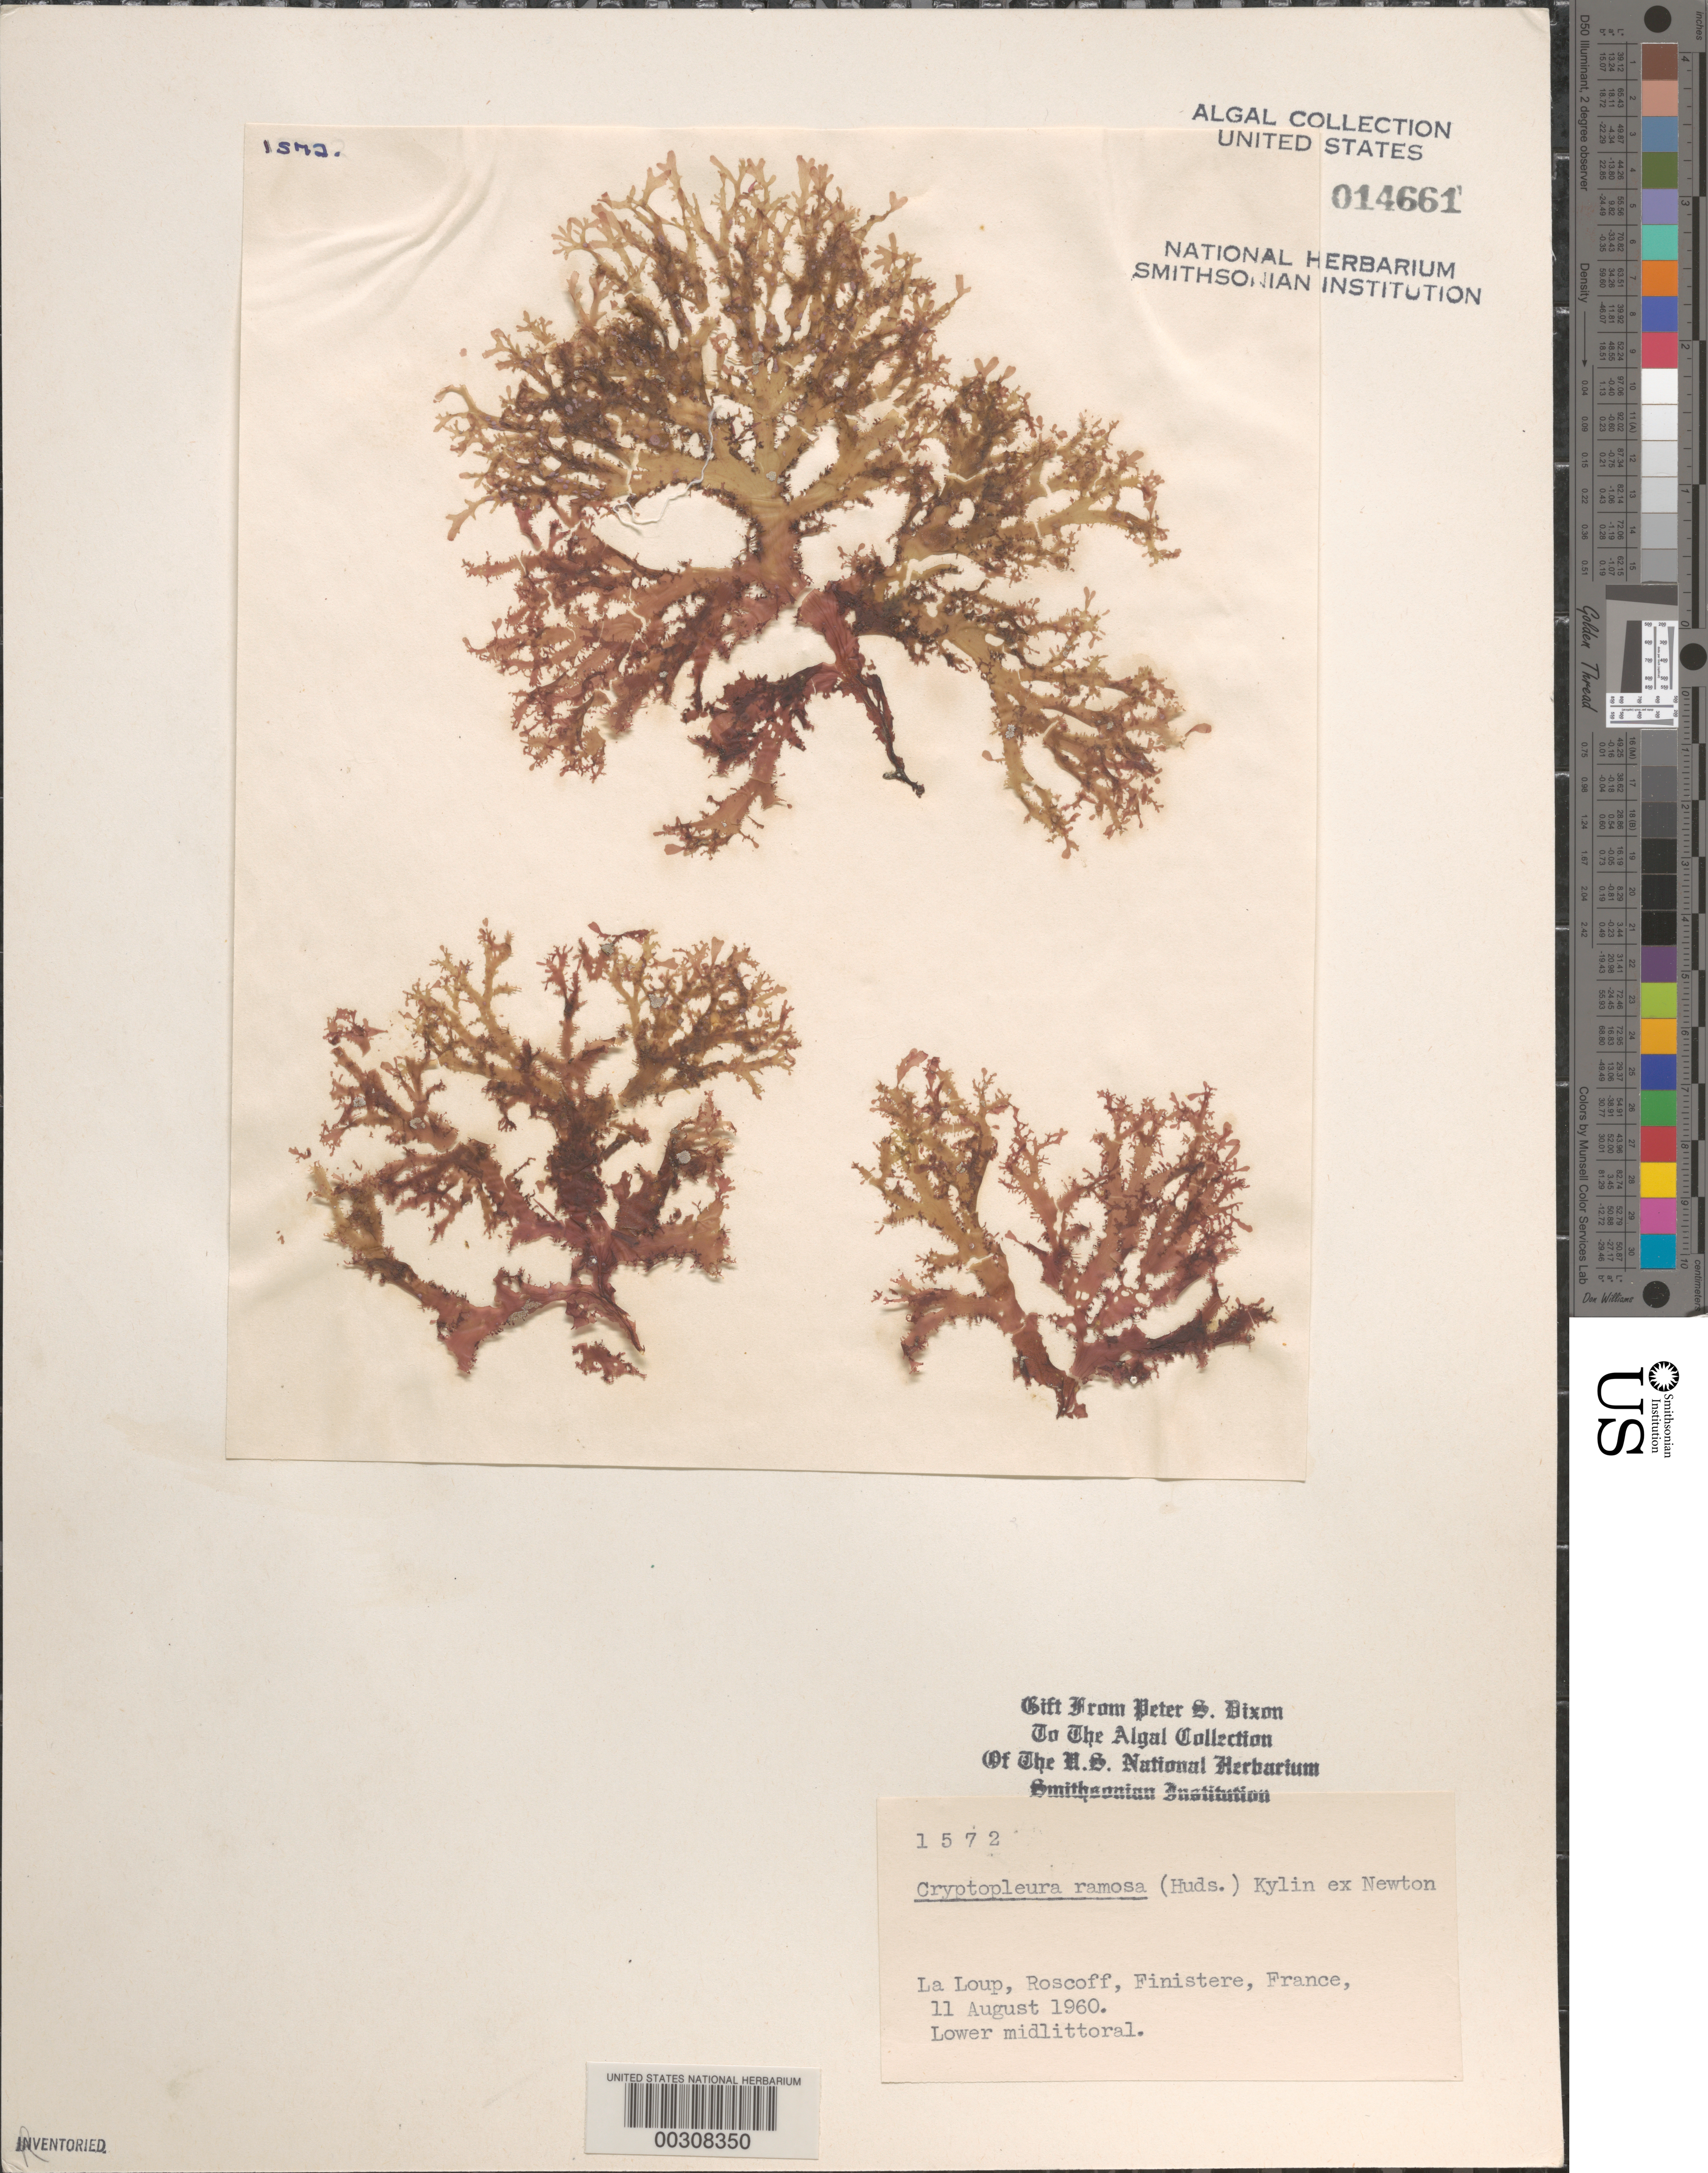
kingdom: Plantae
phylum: Rhodophyta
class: Florideophyceae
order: Ceramiales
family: Delesseriaceae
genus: Cryptopleura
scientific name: Cryptopleura ramosa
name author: (Huds.) L.M. Newton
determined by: Dixon, P. S.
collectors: P. S. Dixon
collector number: PSD 1572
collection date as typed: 11 Aug 1960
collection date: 1960-08-11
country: France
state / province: Bretagne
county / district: Finistère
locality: La Loup, Roscoff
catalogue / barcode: US 14661